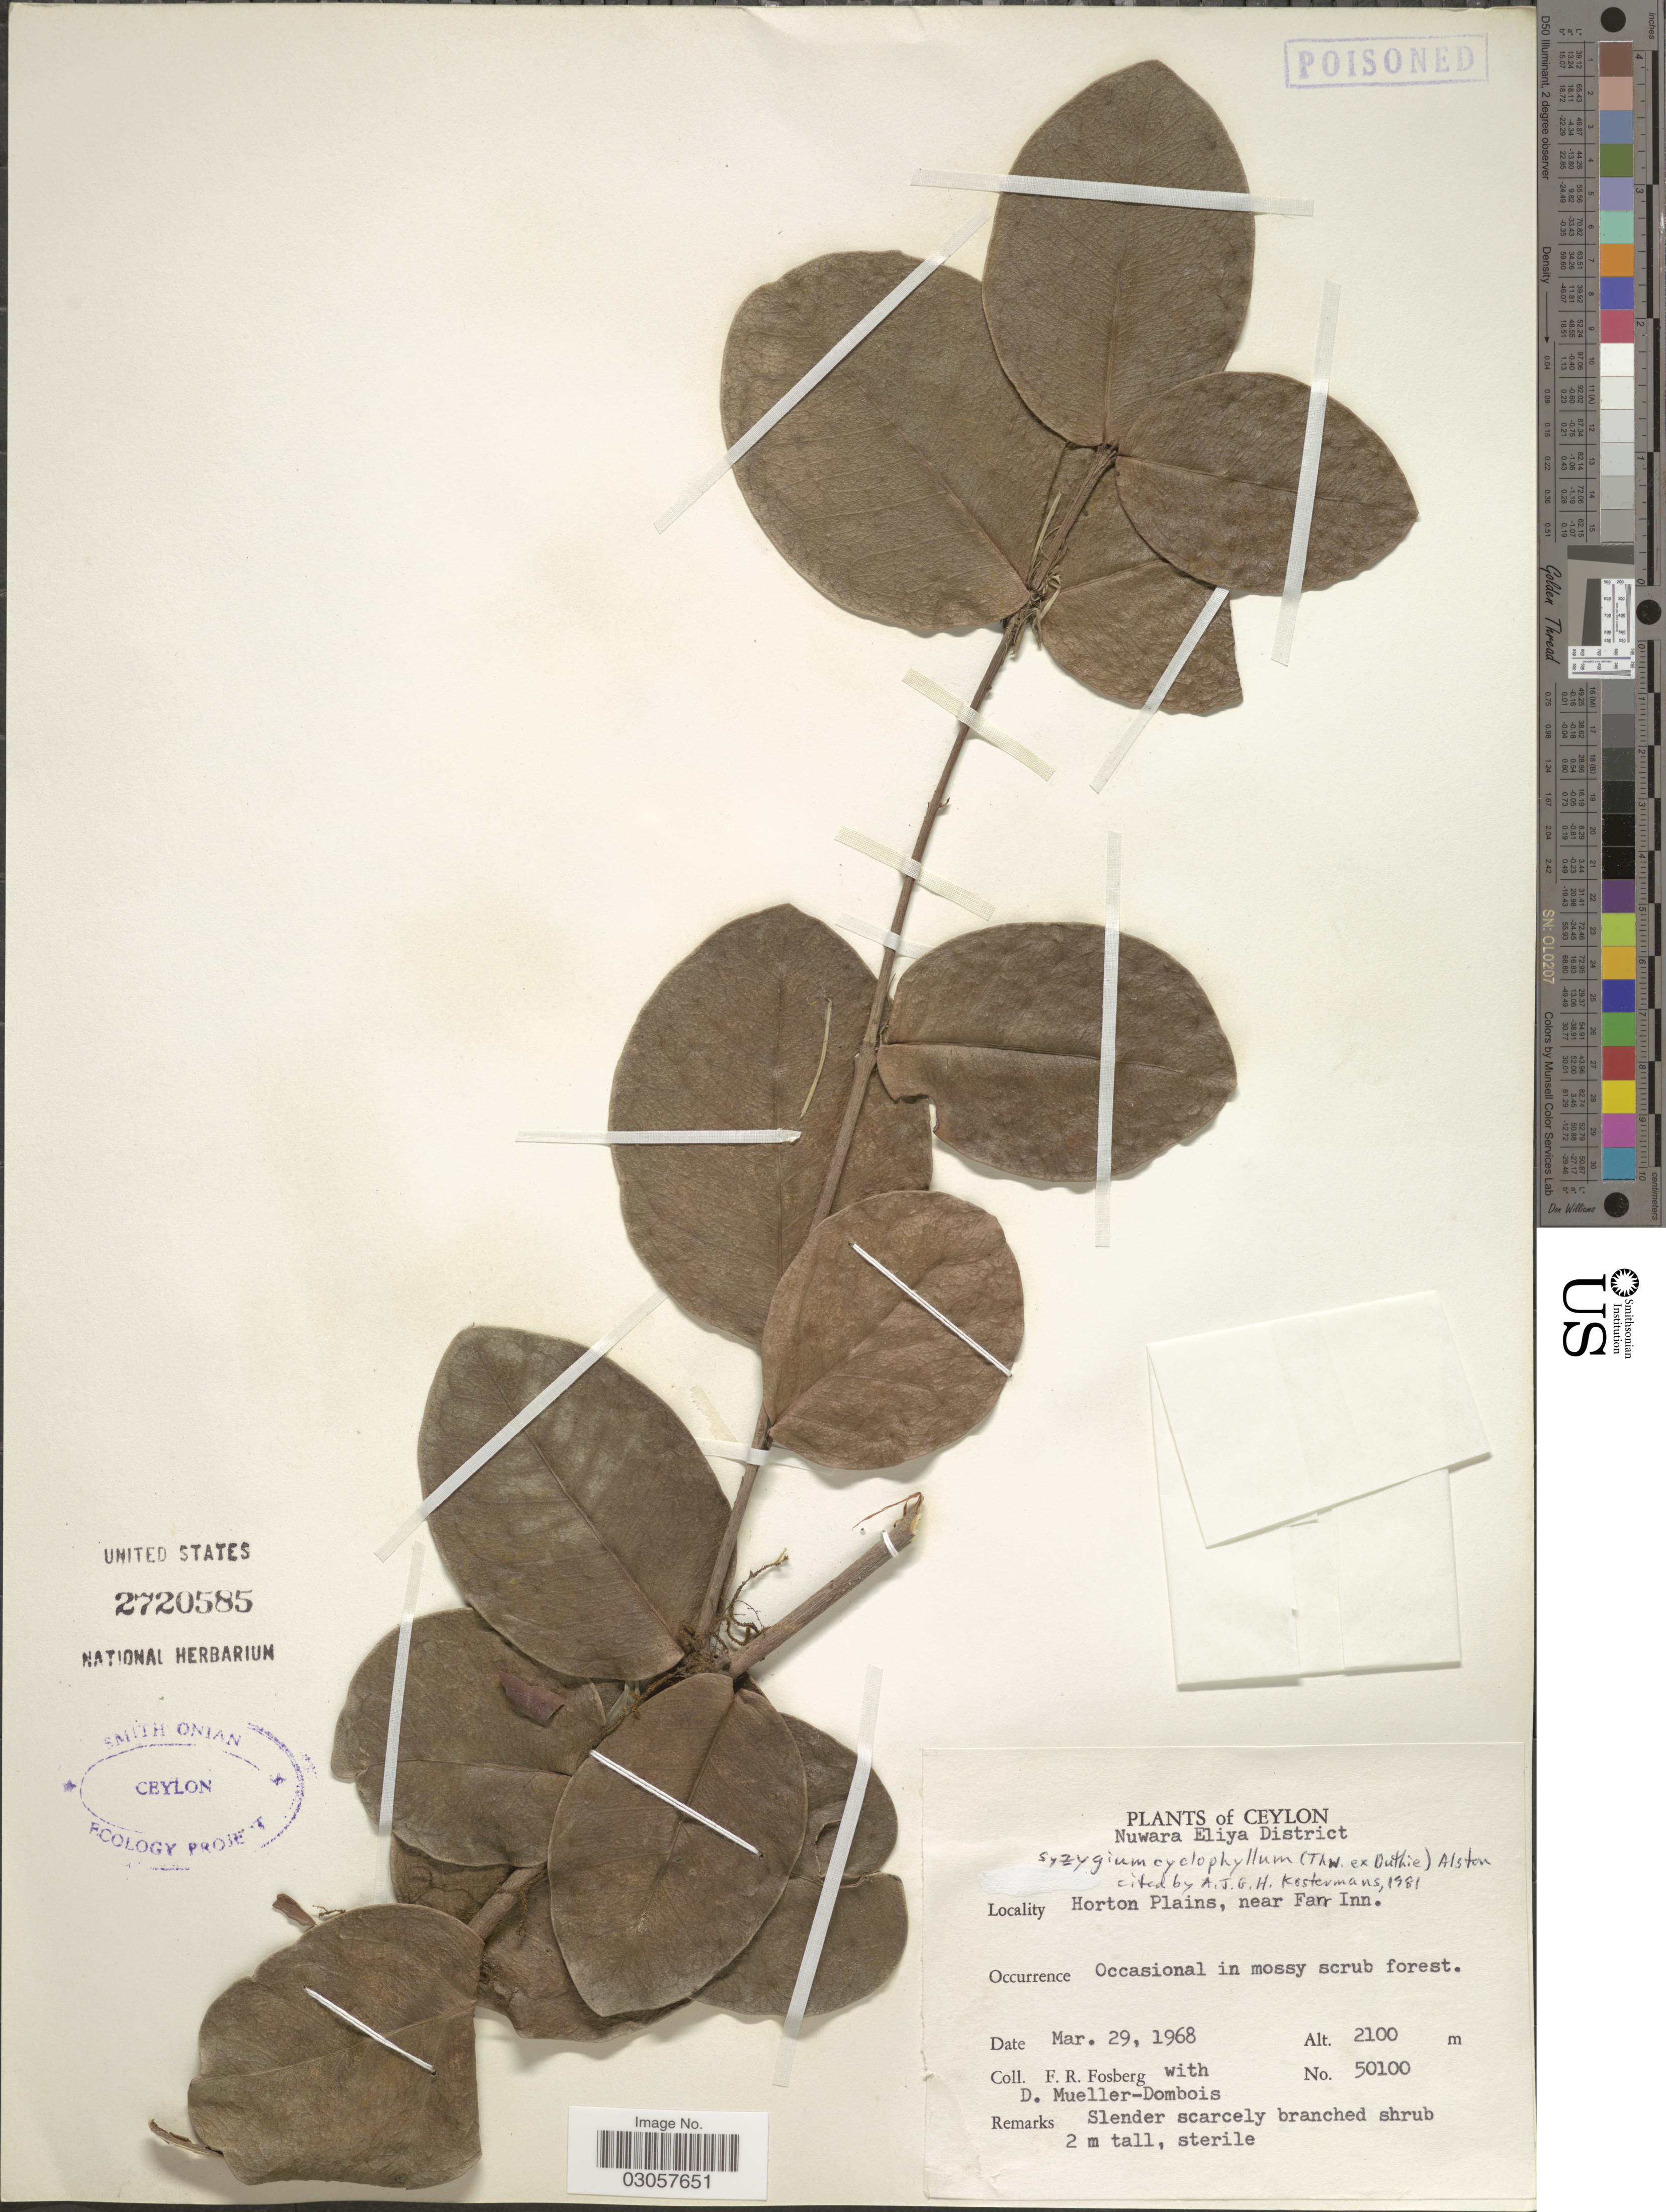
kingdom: Plantae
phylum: Tracheophyta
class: Magnoliopsida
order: Myrtales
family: Myrtaceae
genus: Syzygium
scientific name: Syzygium cyclophyllum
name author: Alston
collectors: F. R. Fosberg & D. Mueller-Dombois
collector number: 50100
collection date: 1968-03-29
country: Sri Lanka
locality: Ceylon. Nuwara Eliya District. Horton Plains, near Farr Inn.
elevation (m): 2100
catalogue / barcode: US 2720585